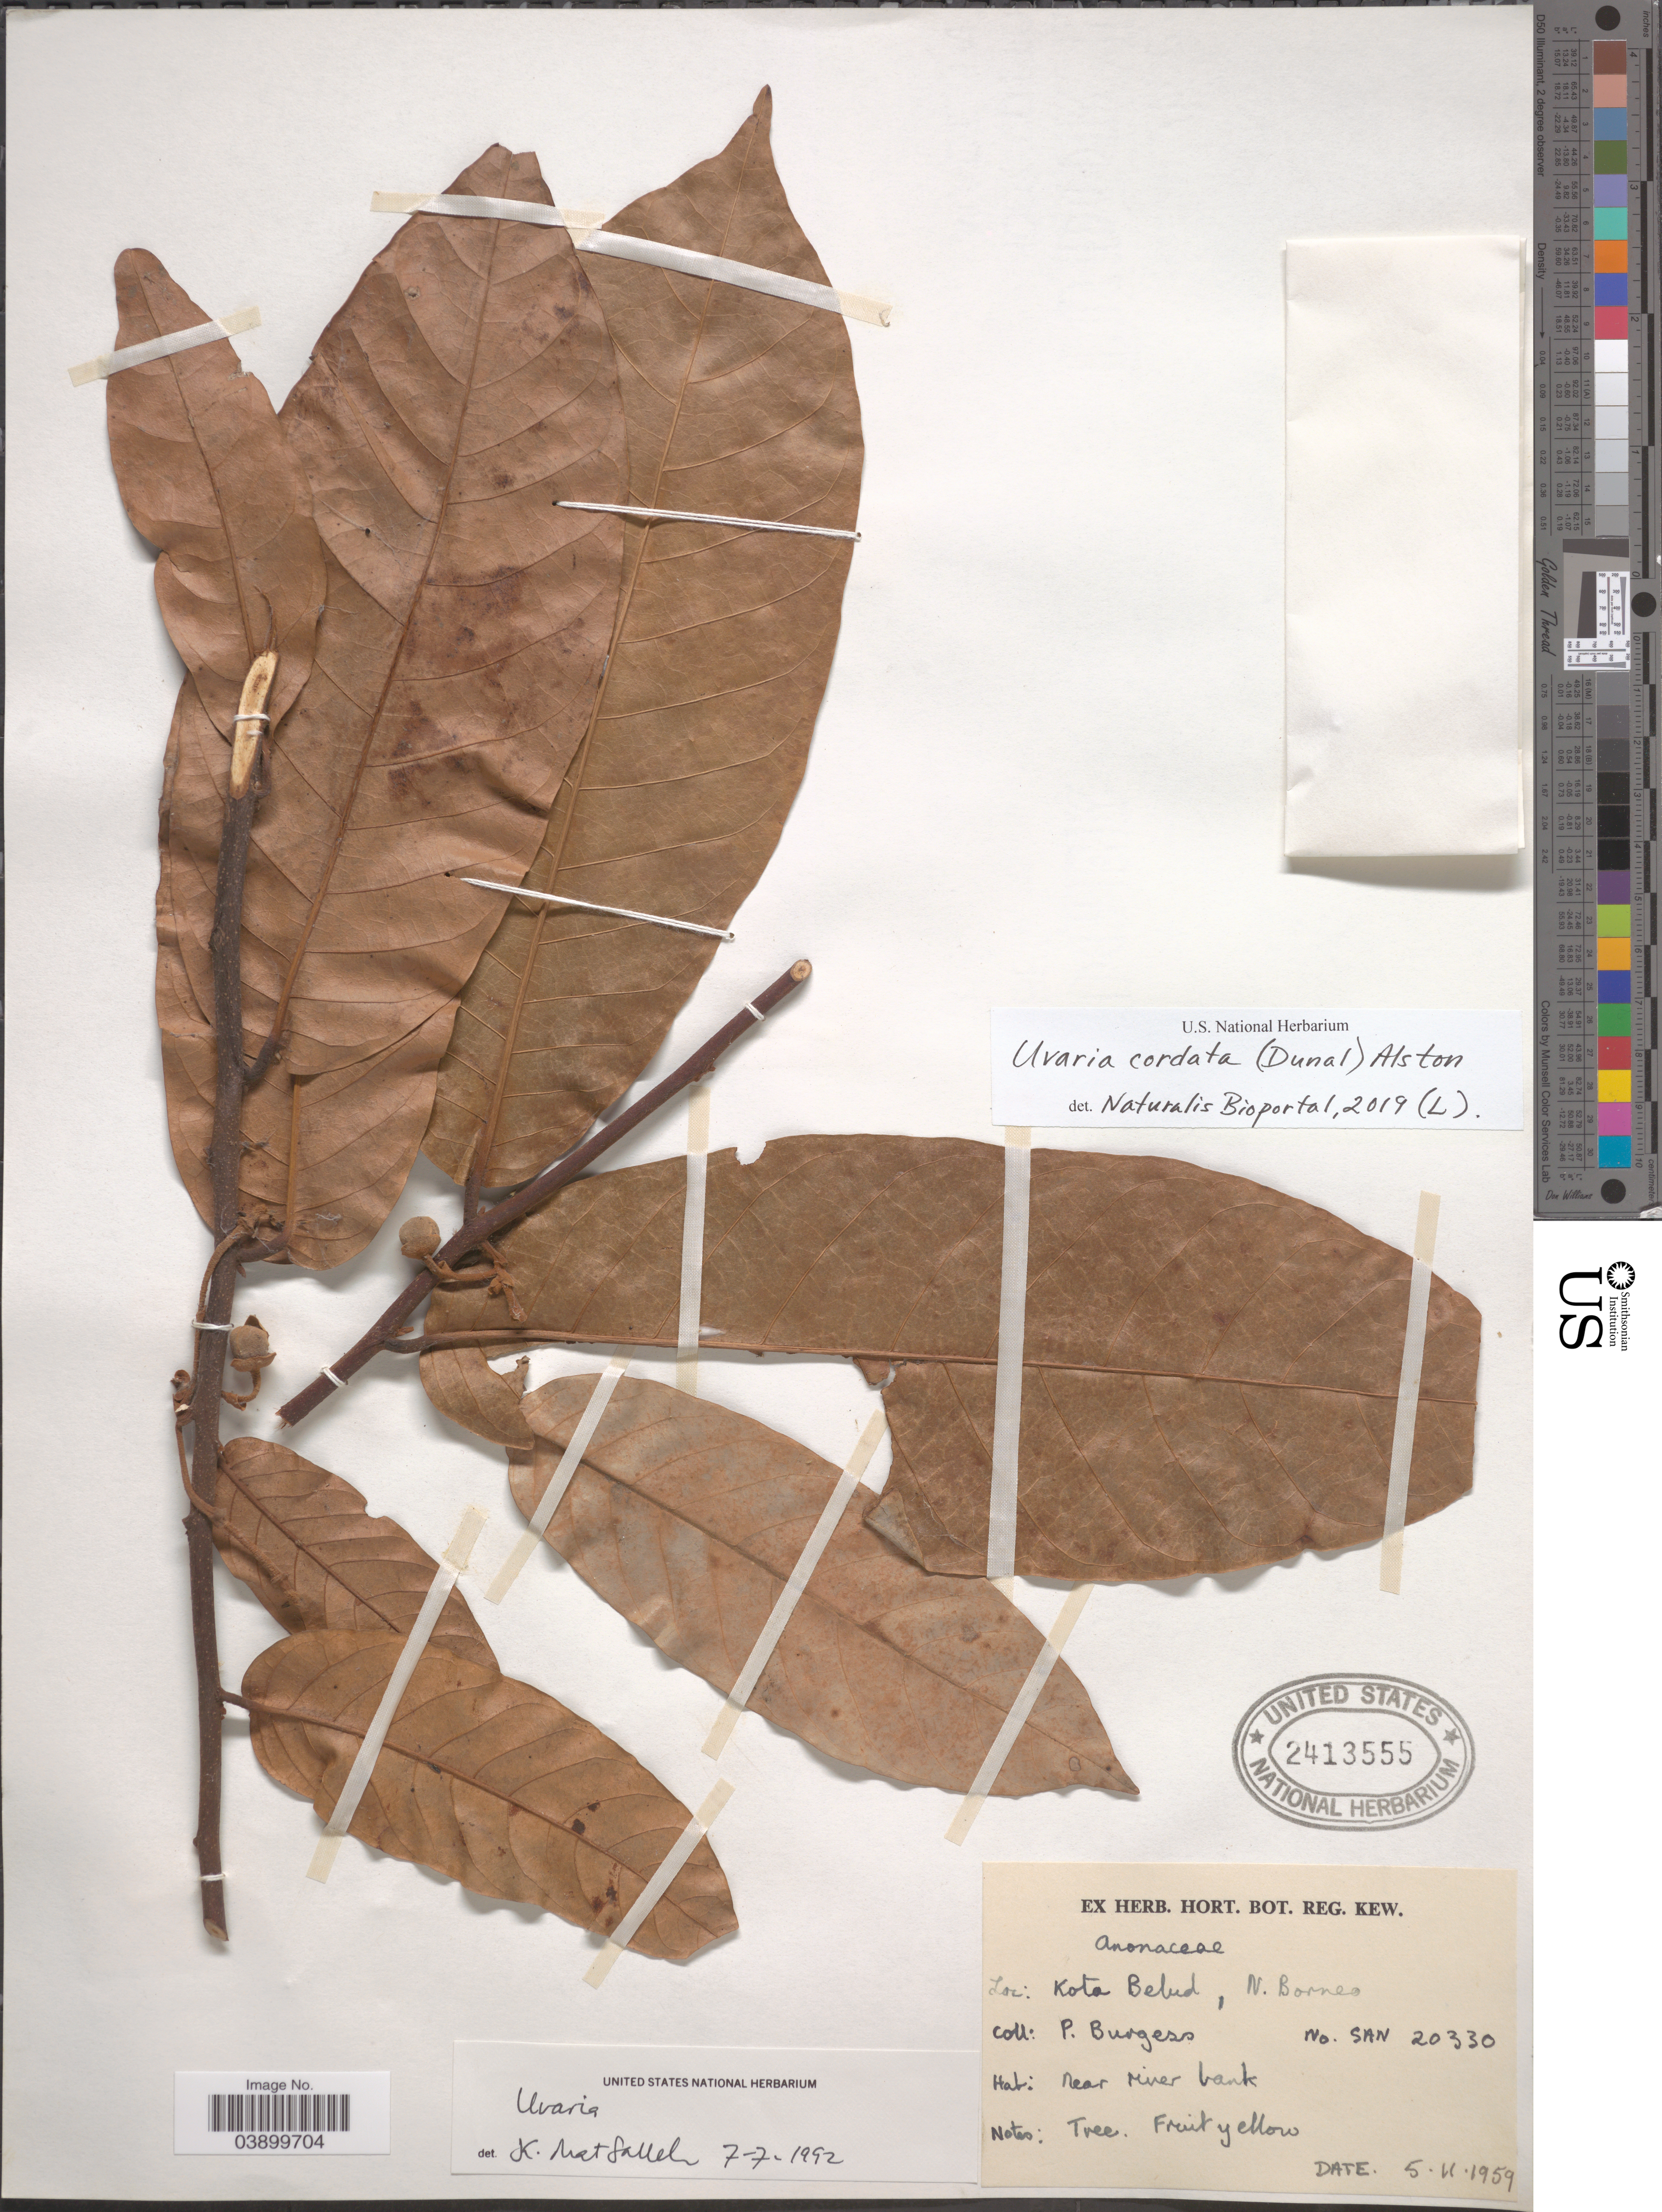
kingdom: Plantae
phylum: Tracheophyta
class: Magnoliopsida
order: Magnoliales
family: Annonaceae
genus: Uvaria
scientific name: Uvaria cordata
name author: (Dunal) Alston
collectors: P. Burgess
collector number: SAN 20330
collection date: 1959-11-05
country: Malaysia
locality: Kota Belud, N. Borneo.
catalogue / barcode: US 2413555